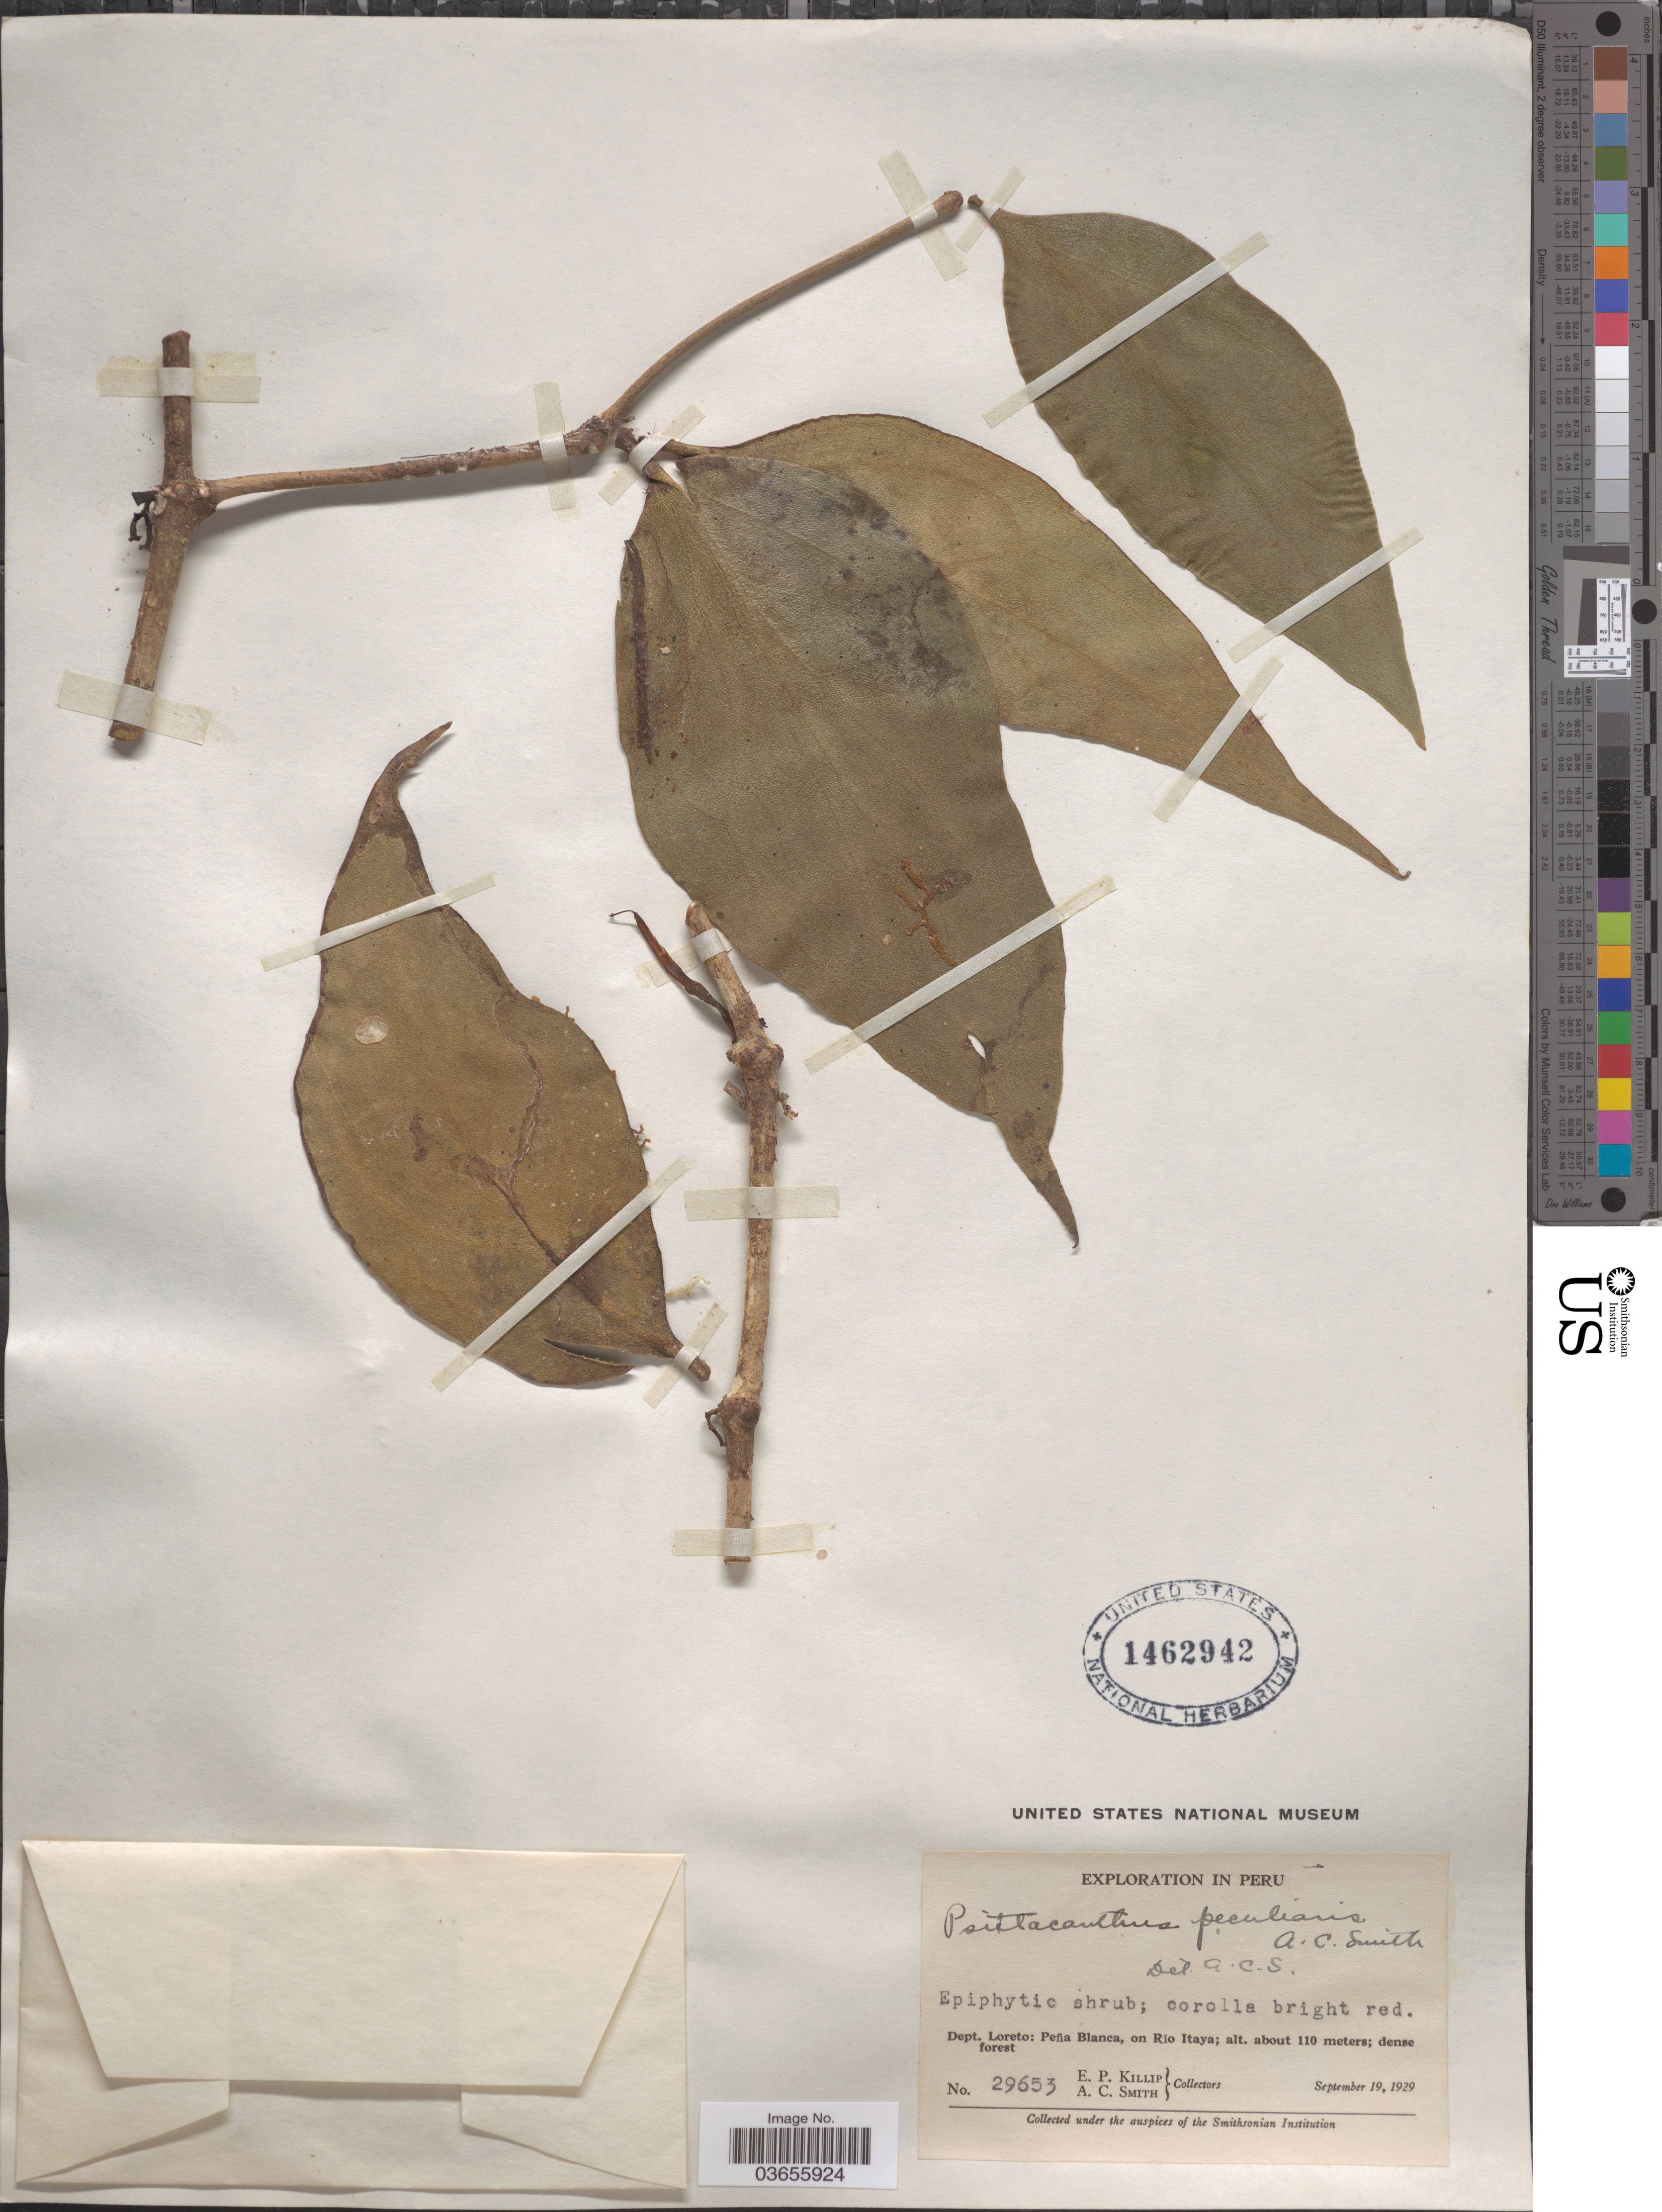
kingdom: Plantae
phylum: Tracheophyta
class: Magnoliopsida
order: Santalales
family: Loranthaceae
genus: Psittacanthus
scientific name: Psittacanthus peculiaris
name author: A.C. Sm.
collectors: E. P. Killip & A. C. Smith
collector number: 29653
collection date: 1929-09-19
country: Peru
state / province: Loreto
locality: Dept. Loreto: Peña Blanca, on Río Itaya.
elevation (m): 110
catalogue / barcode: US 1462942